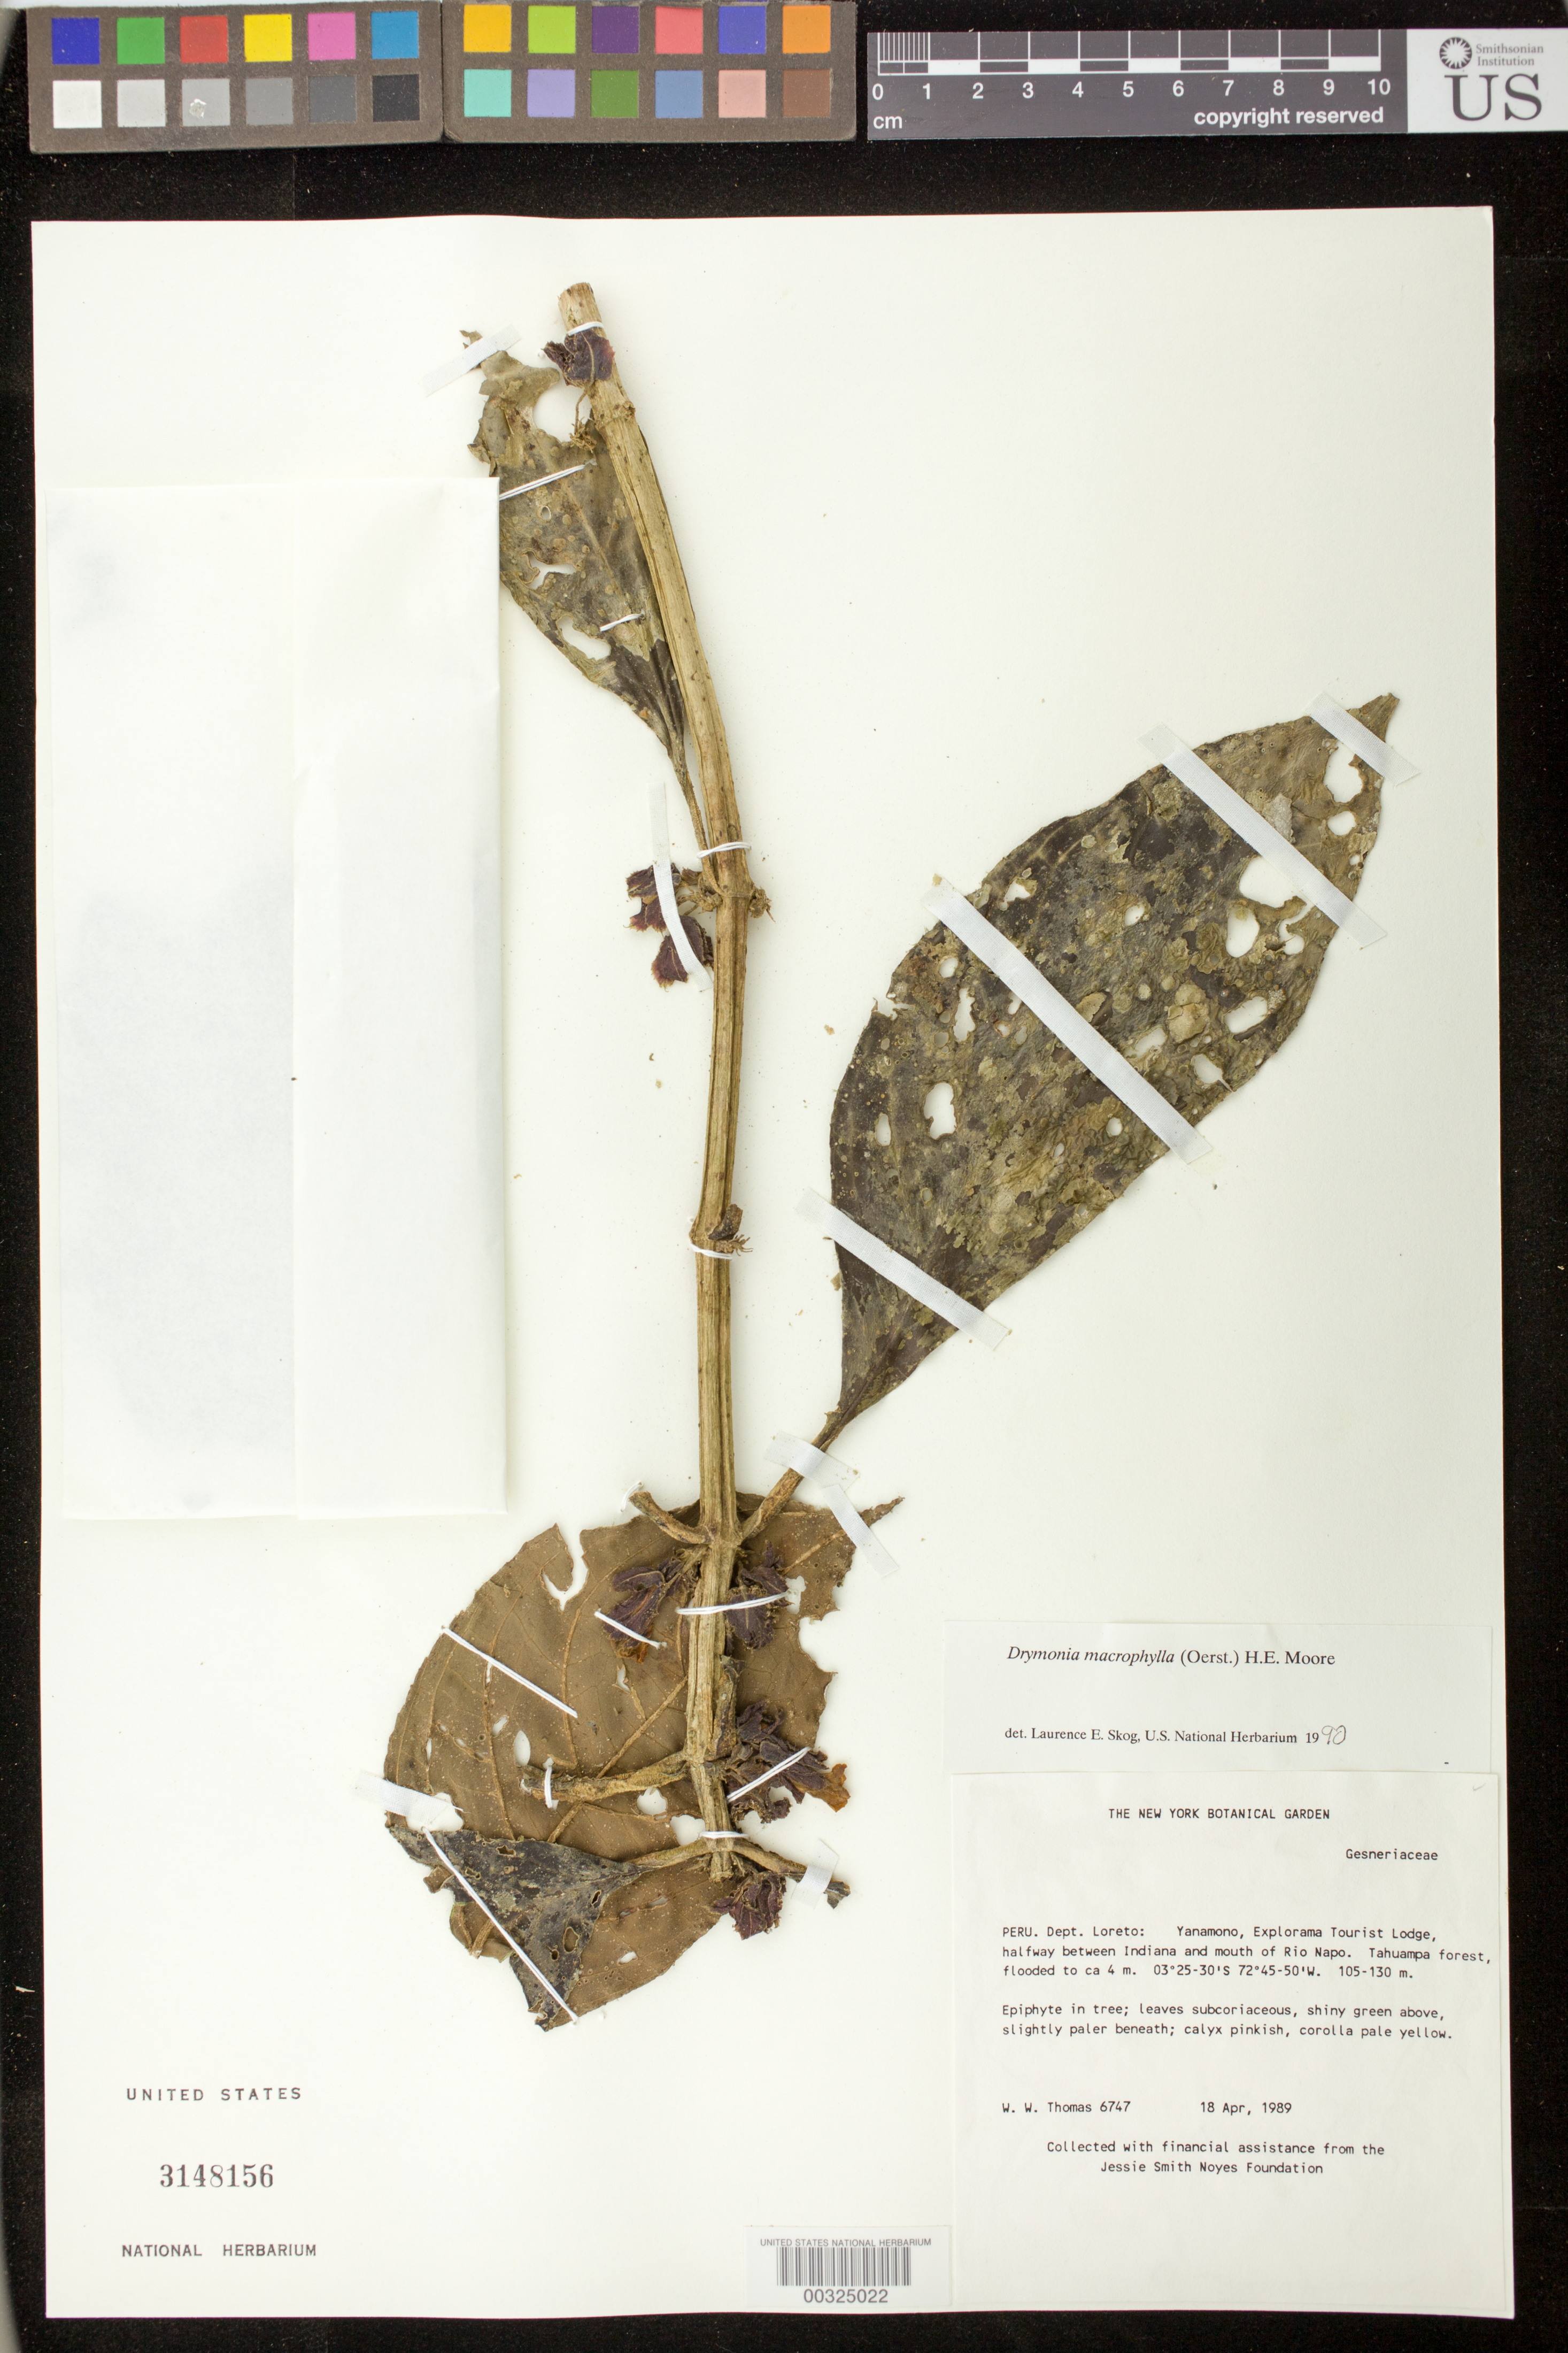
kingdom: Plantae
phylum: Tracheophyta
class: Magnoliopsida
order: Lamiales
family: Gesneriaceae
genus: Drymonia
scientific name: Drymonia macrophylla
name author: (Oerst.) H.E. Moore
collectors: W. W. Thomas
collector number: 6747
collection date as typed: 18 Apr 1989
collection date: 1989-04-18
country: Peru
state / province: Loreto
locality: Yanamono, Explorama Tourist Lodge, halfway between Indiana and mouth of Rio Napo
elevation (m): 105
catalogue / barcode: US 3148156